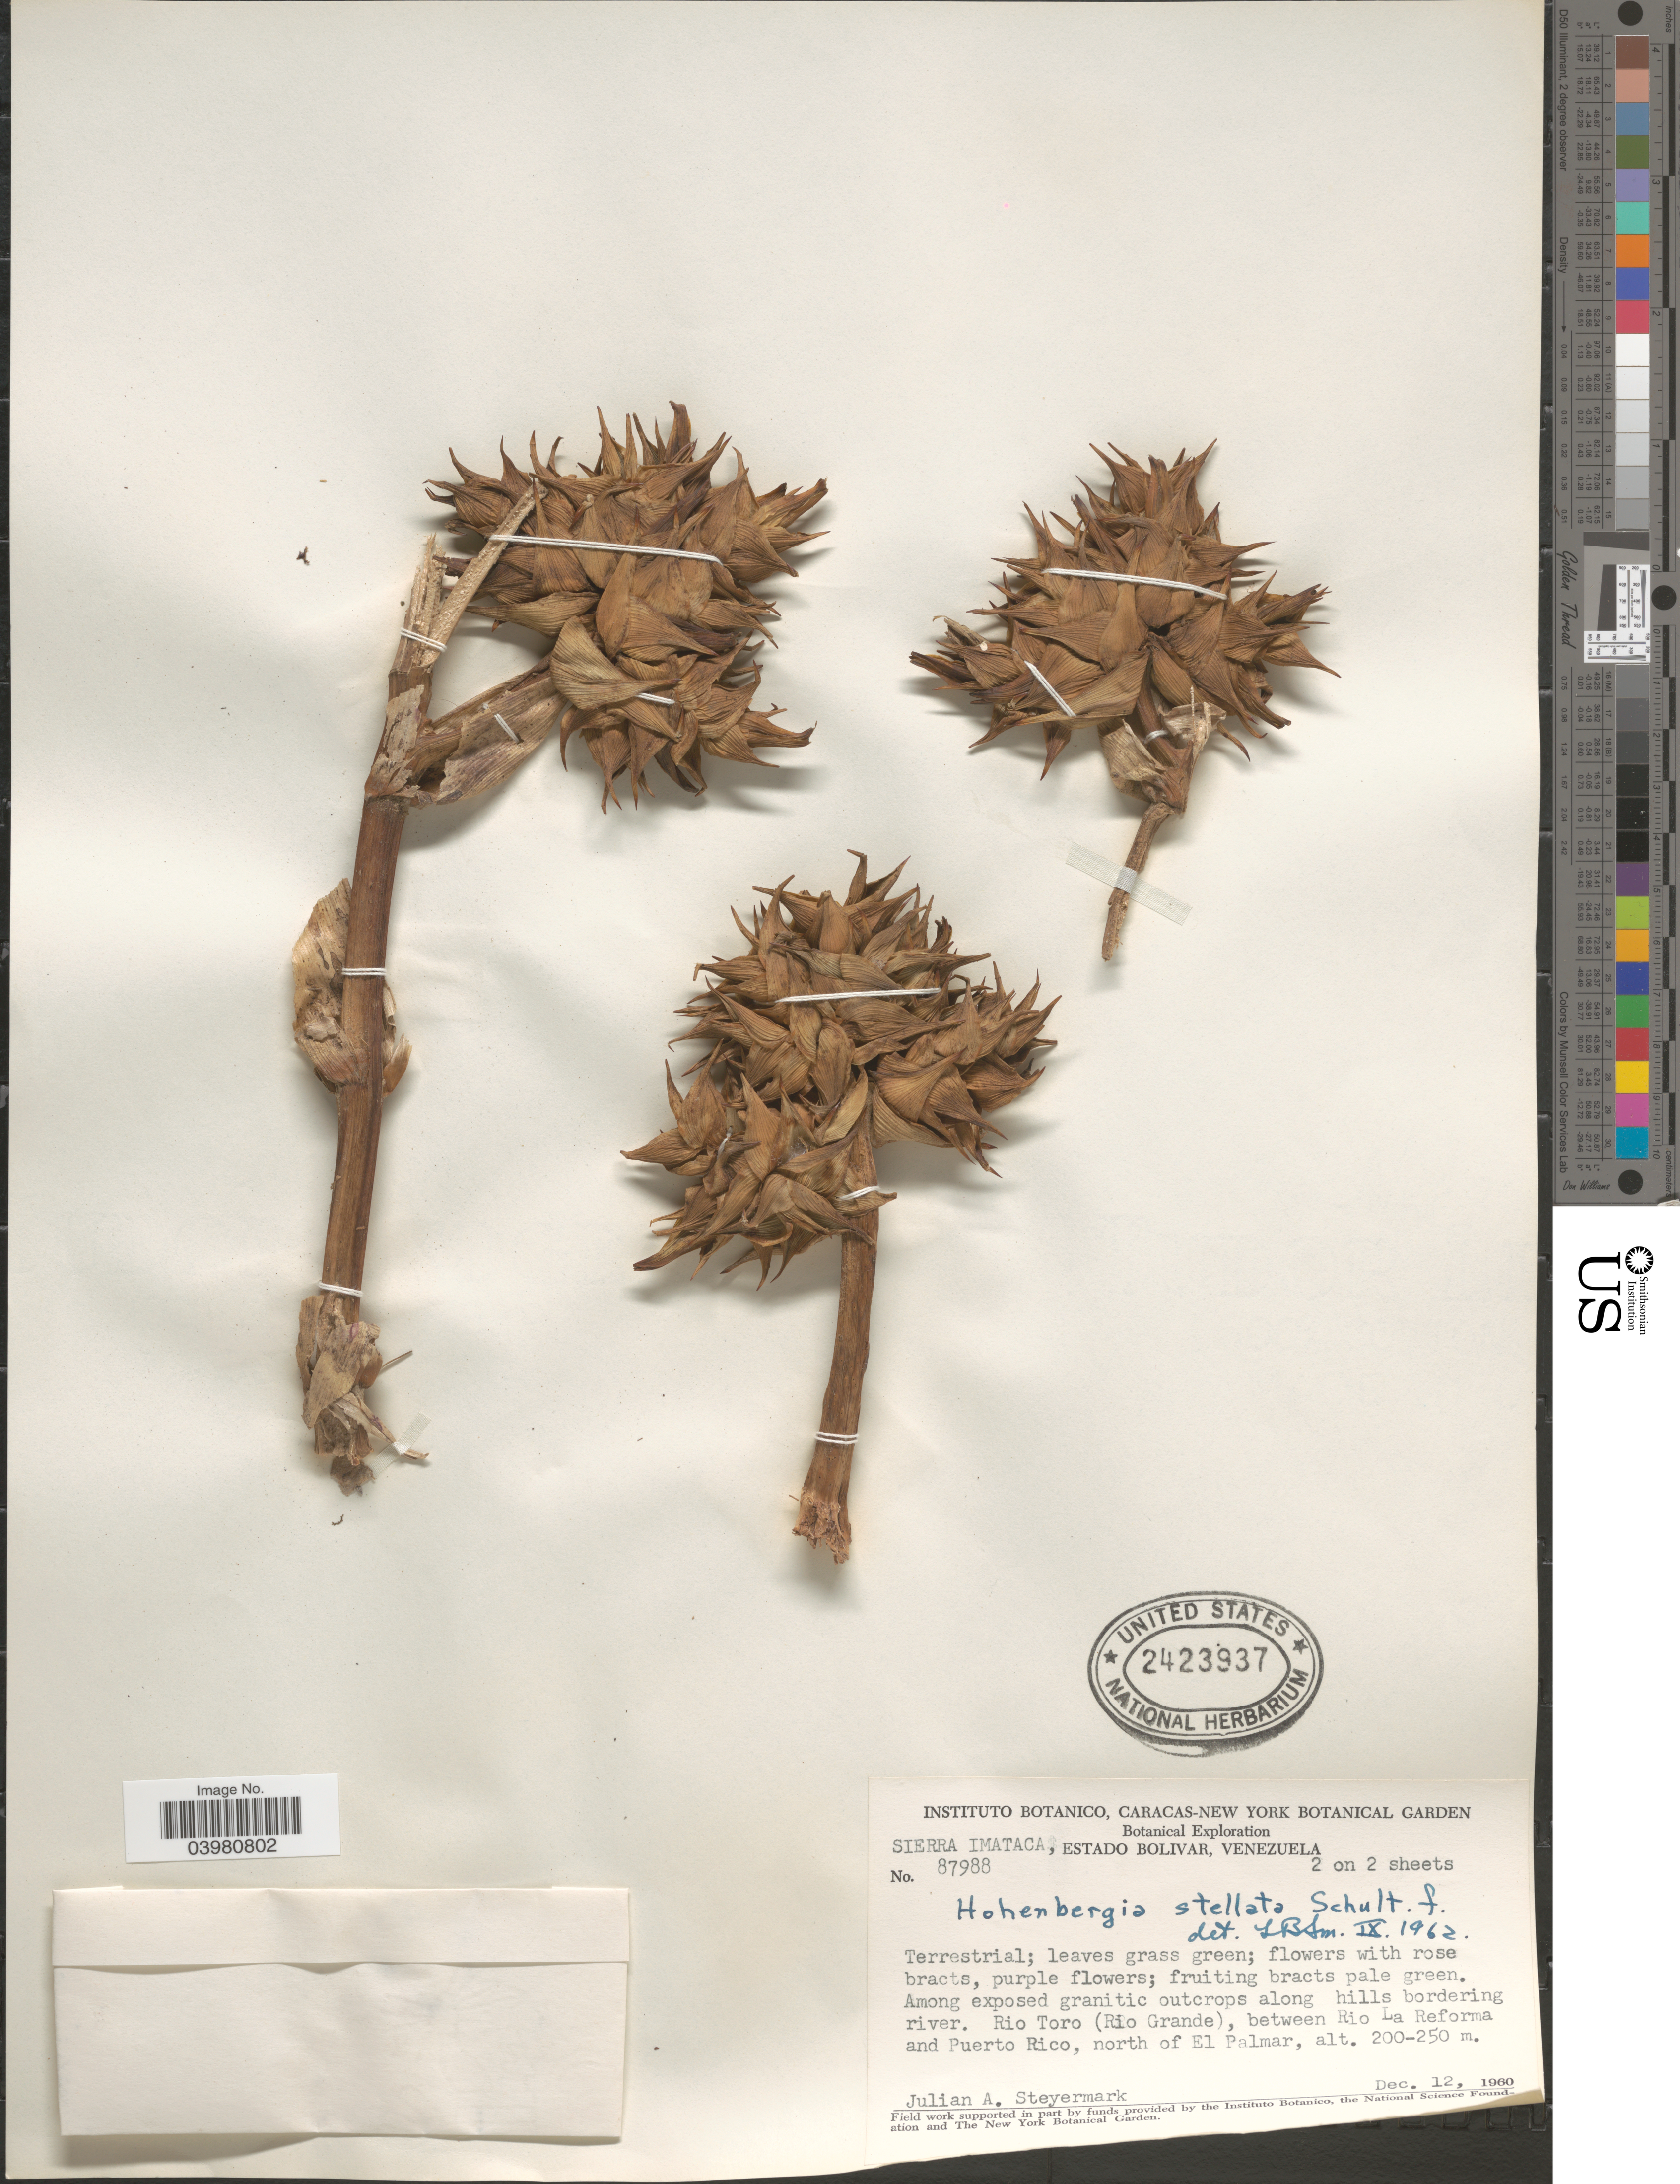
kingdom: Plantae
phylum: Tracheophyta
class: Liliopsida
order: Poales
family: Bromeliaceae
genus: Hohenbergia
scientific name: Hohenbergia stellata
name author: Schult. & Schult. f.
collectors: J. Steyermark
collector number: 87988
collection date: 1960-12-12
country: Venezuela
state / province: Bolivar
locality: Sierra Imataca. Among exposed granitic outcrops along hills bordering river. Rio Toro (Rio Grande), between La Reforma and Puerto Rico, north of El Palmar.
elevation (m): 200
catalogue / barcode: US 2423937